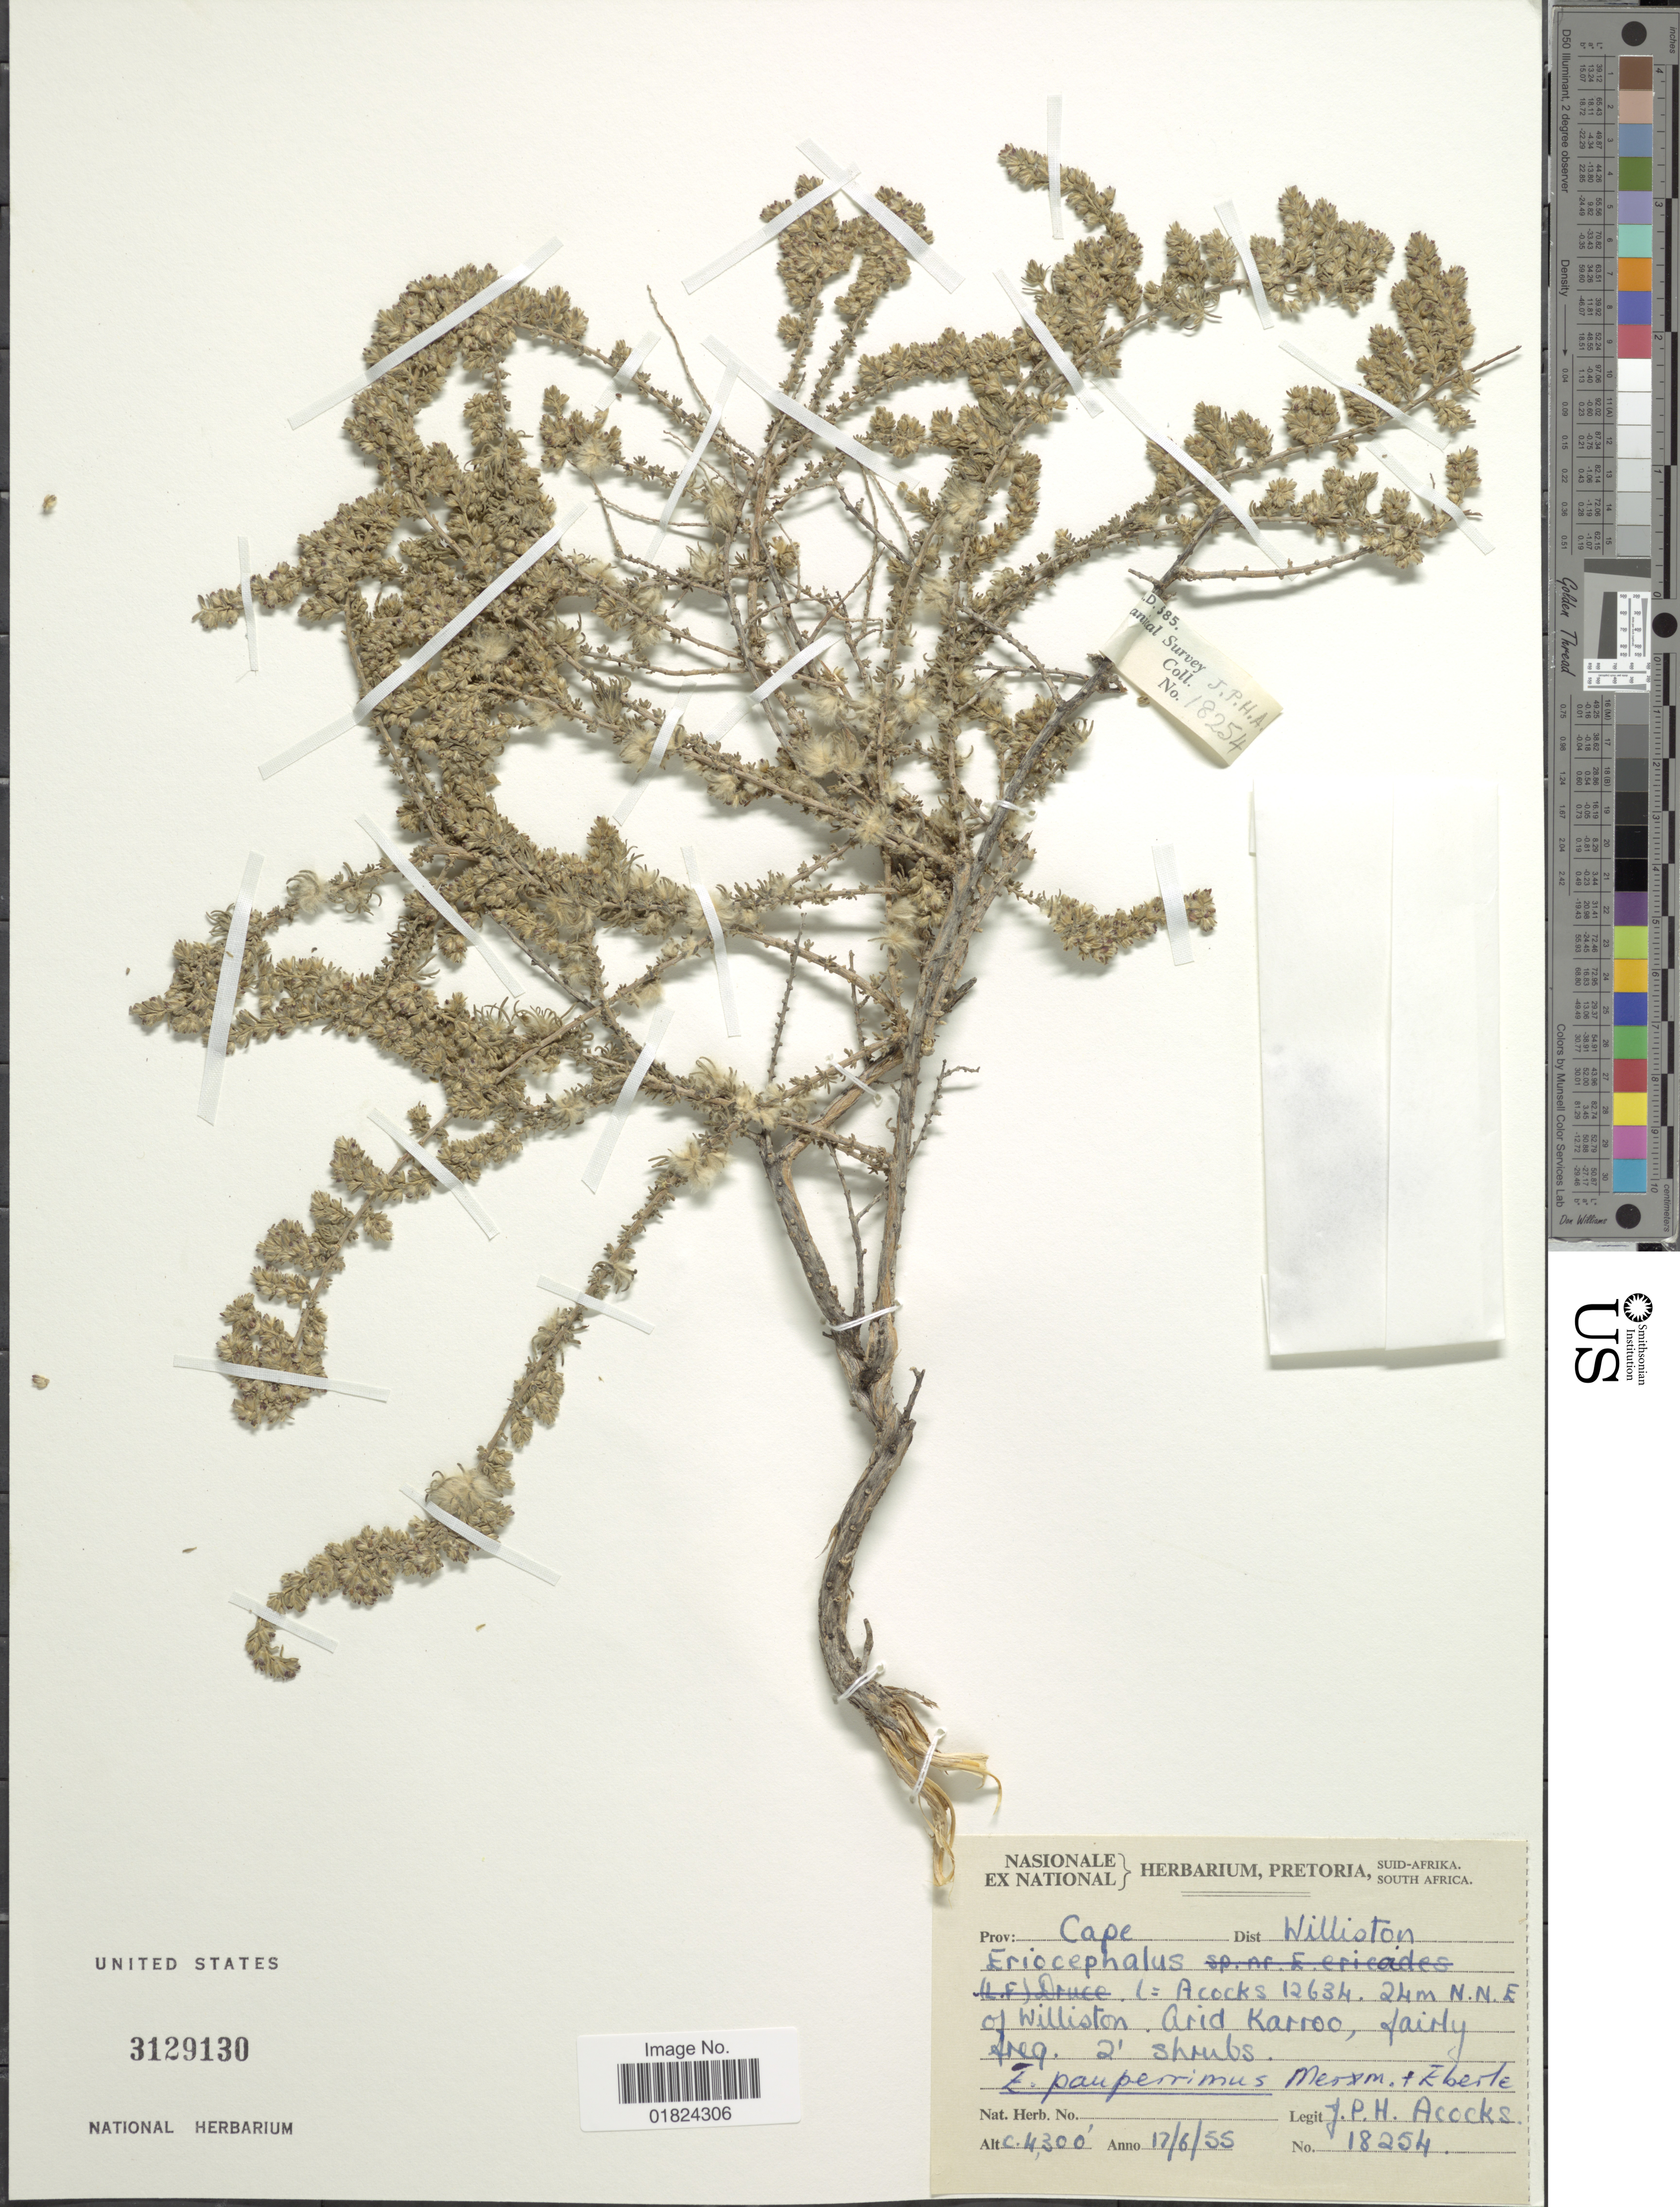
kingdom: Plantae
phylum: Tracheophyta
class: Magnoliopsida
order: Asterales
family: Asteraceae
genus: Eriocephalus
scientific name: Eriocephalus pauperrimus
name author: Merxm. & Eberle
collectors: J. P. Acocks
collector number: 18254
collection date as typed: Transcribed d/m/y: 17/6/55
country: South Africa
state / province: Northern Cape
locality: Dist. Williston, 24 m N.N.E. of Williston, Arid Karroo, fairly freq. 2'shrubs.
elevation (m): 1311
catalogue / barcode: US 3129130